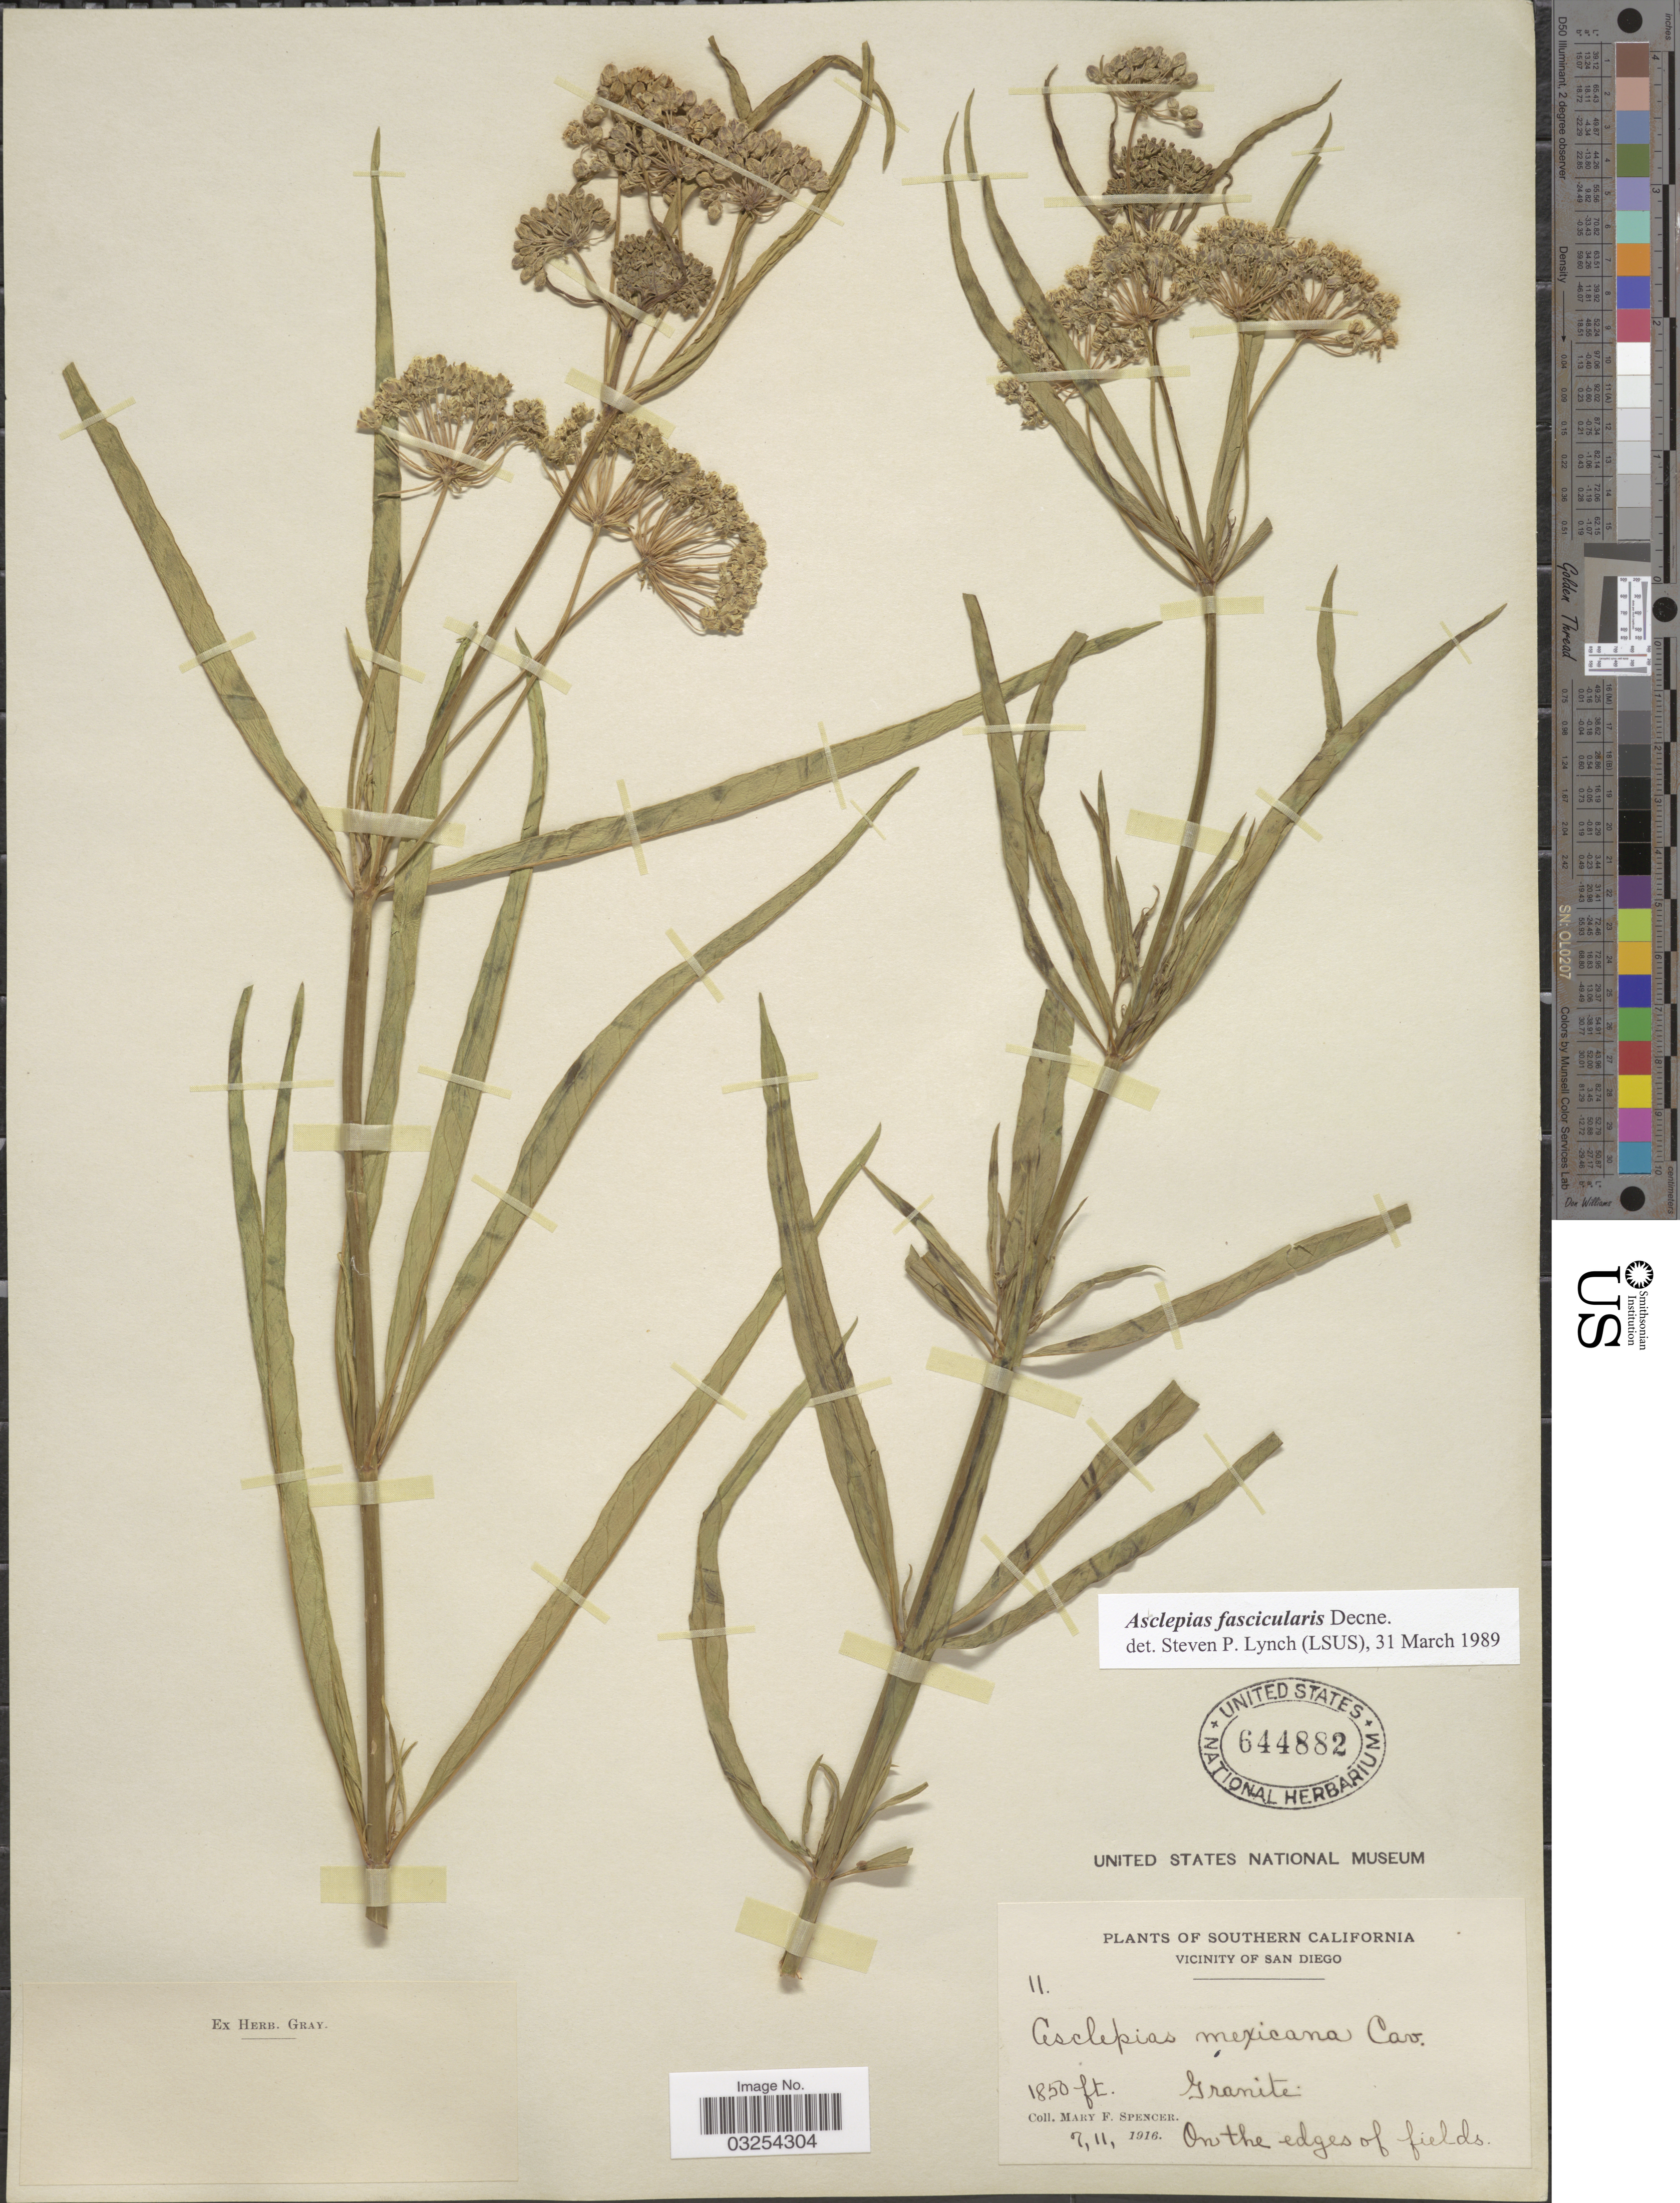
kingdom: Plantae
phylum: Tracheophyta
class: Magnoliopsida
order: Gentianales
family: Apocynaceae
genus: Asclepias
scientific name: Asclepias fascicularis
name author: Decne.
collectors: M. Spencer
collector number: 11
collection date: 1916-07-11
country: United States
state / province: California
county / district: San Diego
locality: Southern California. Vicinity of San Diego.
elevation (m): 564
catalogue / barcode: US 644882